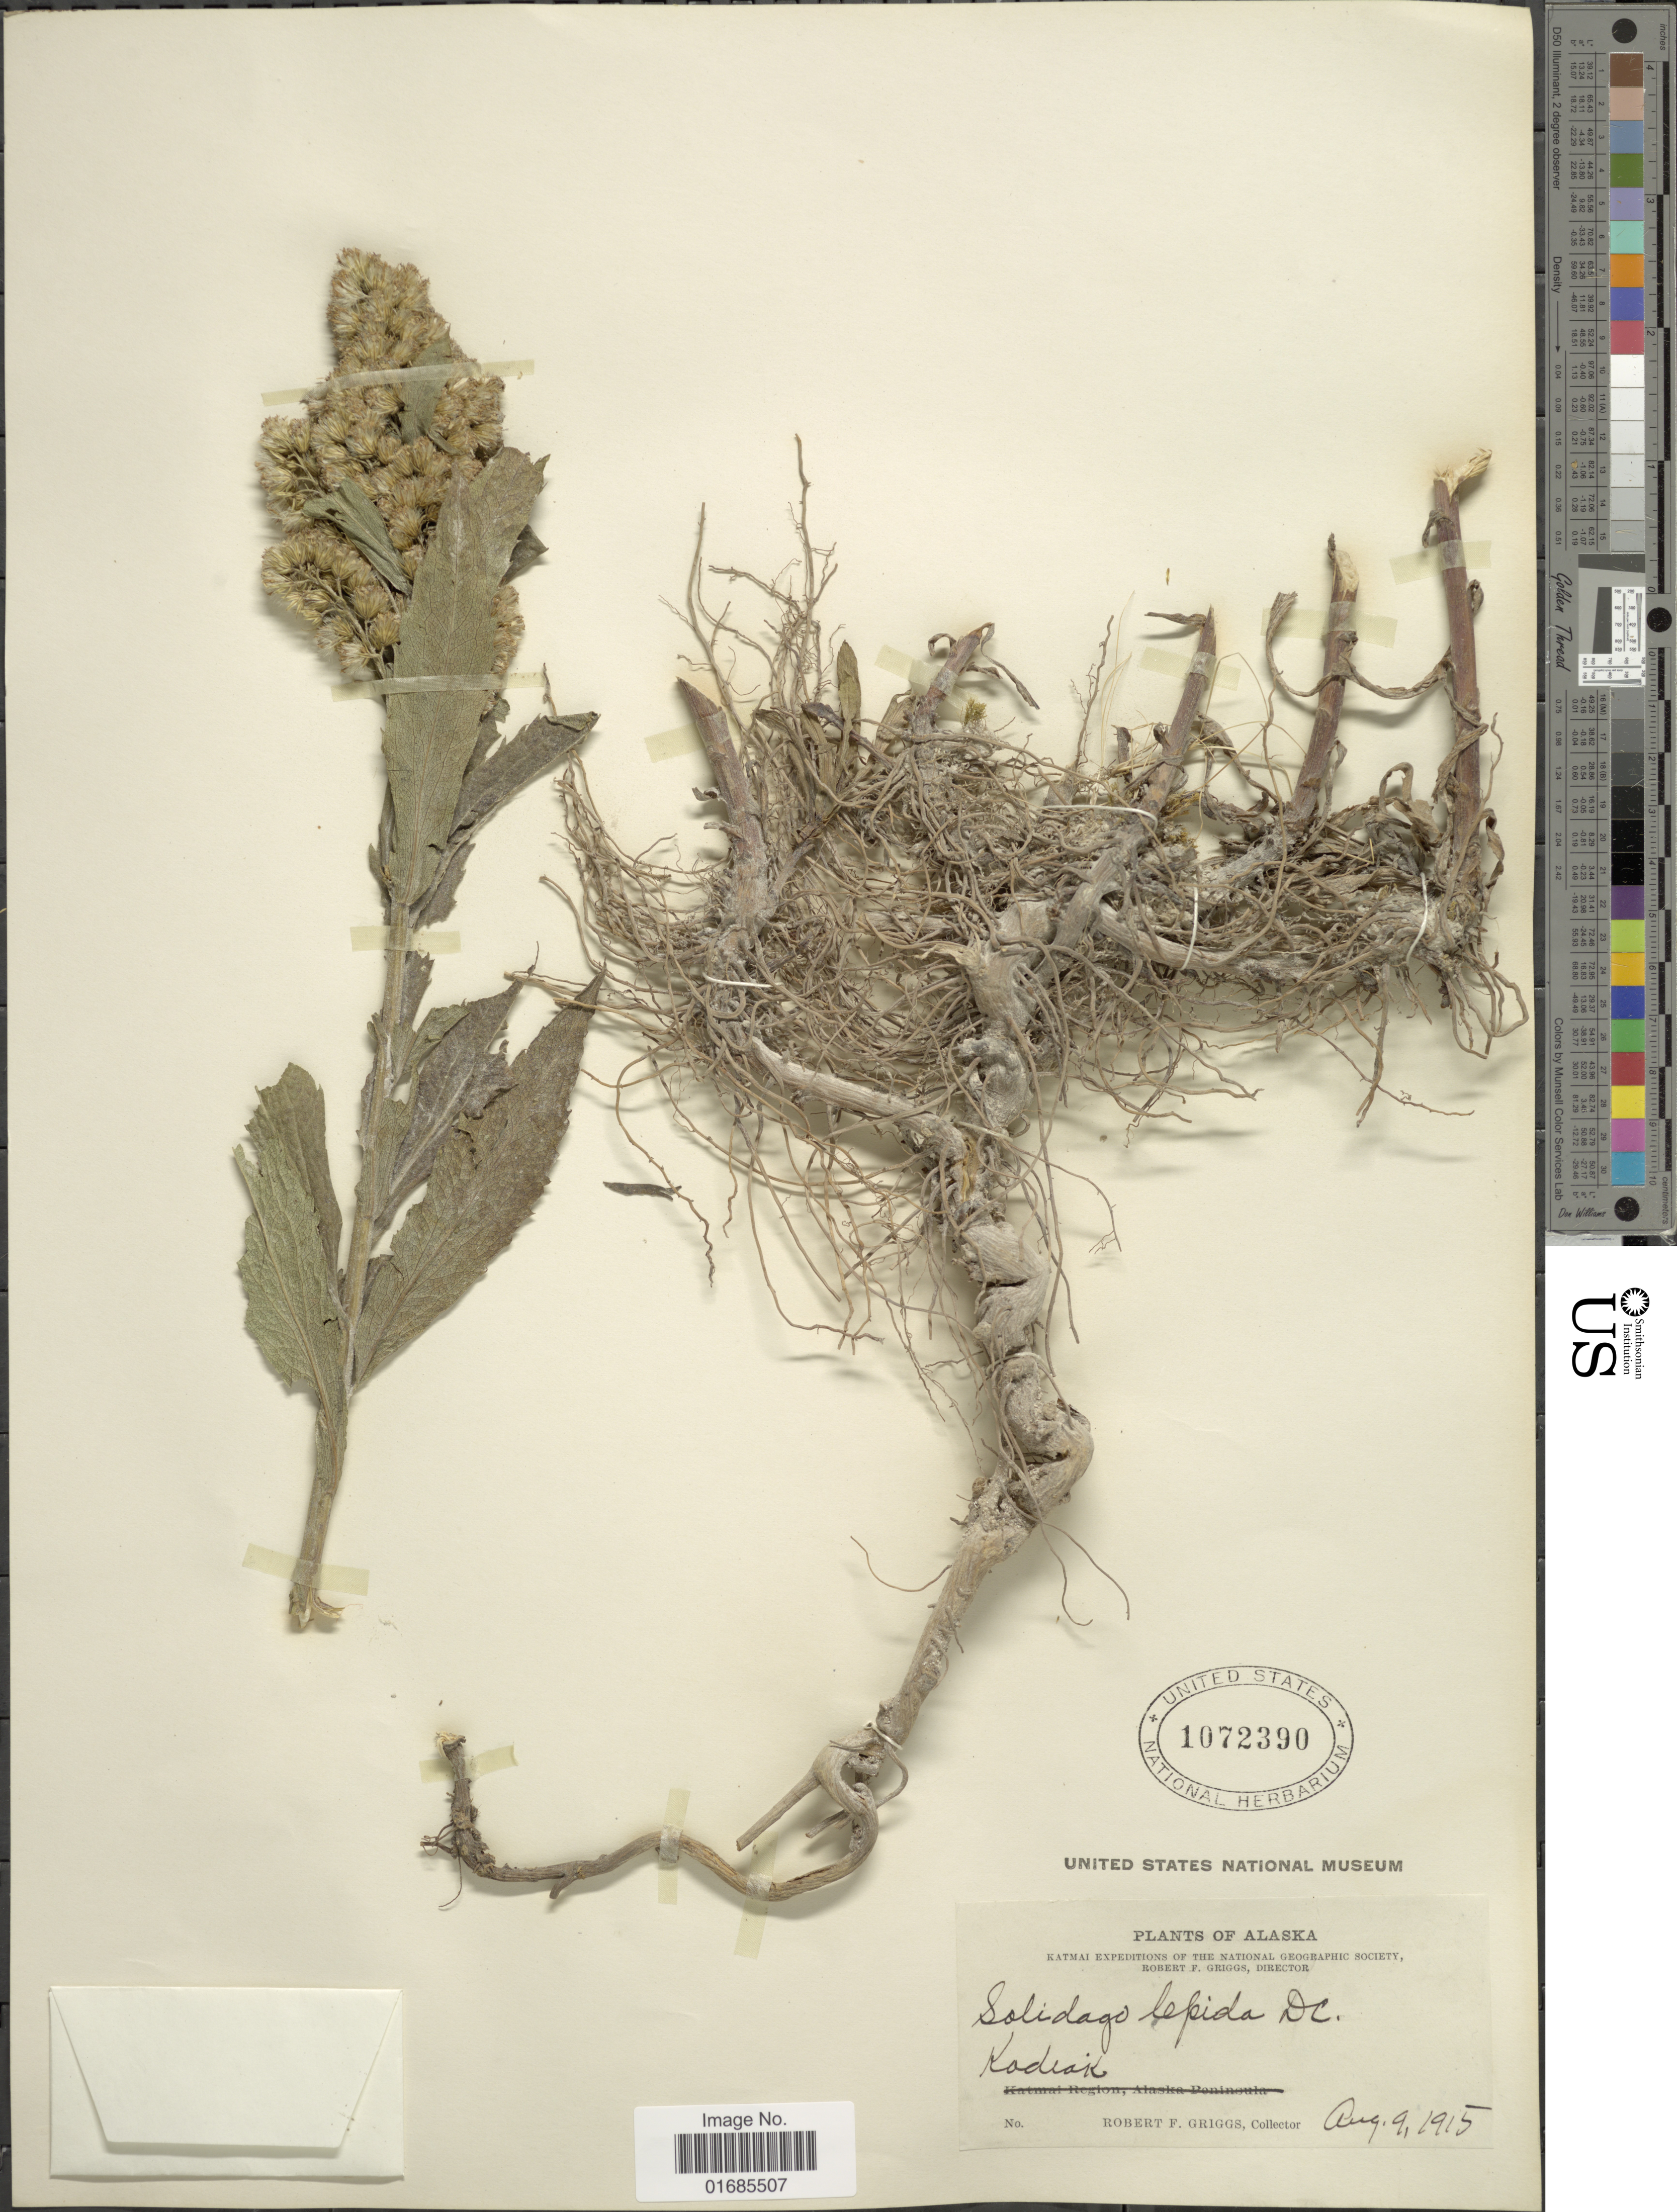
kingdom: Plantae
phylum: Tracheophyta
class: Magnoliopsida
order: Asterales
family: Asteraceae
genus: Solidago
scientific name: Solidago canadensis var. salebrosa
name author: (Piper) M.E. Jones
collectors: R. F. Griggs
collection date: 1915-08-09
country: United States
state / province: Alaska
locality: Katmai, Kodiak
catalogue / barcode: US 1072390